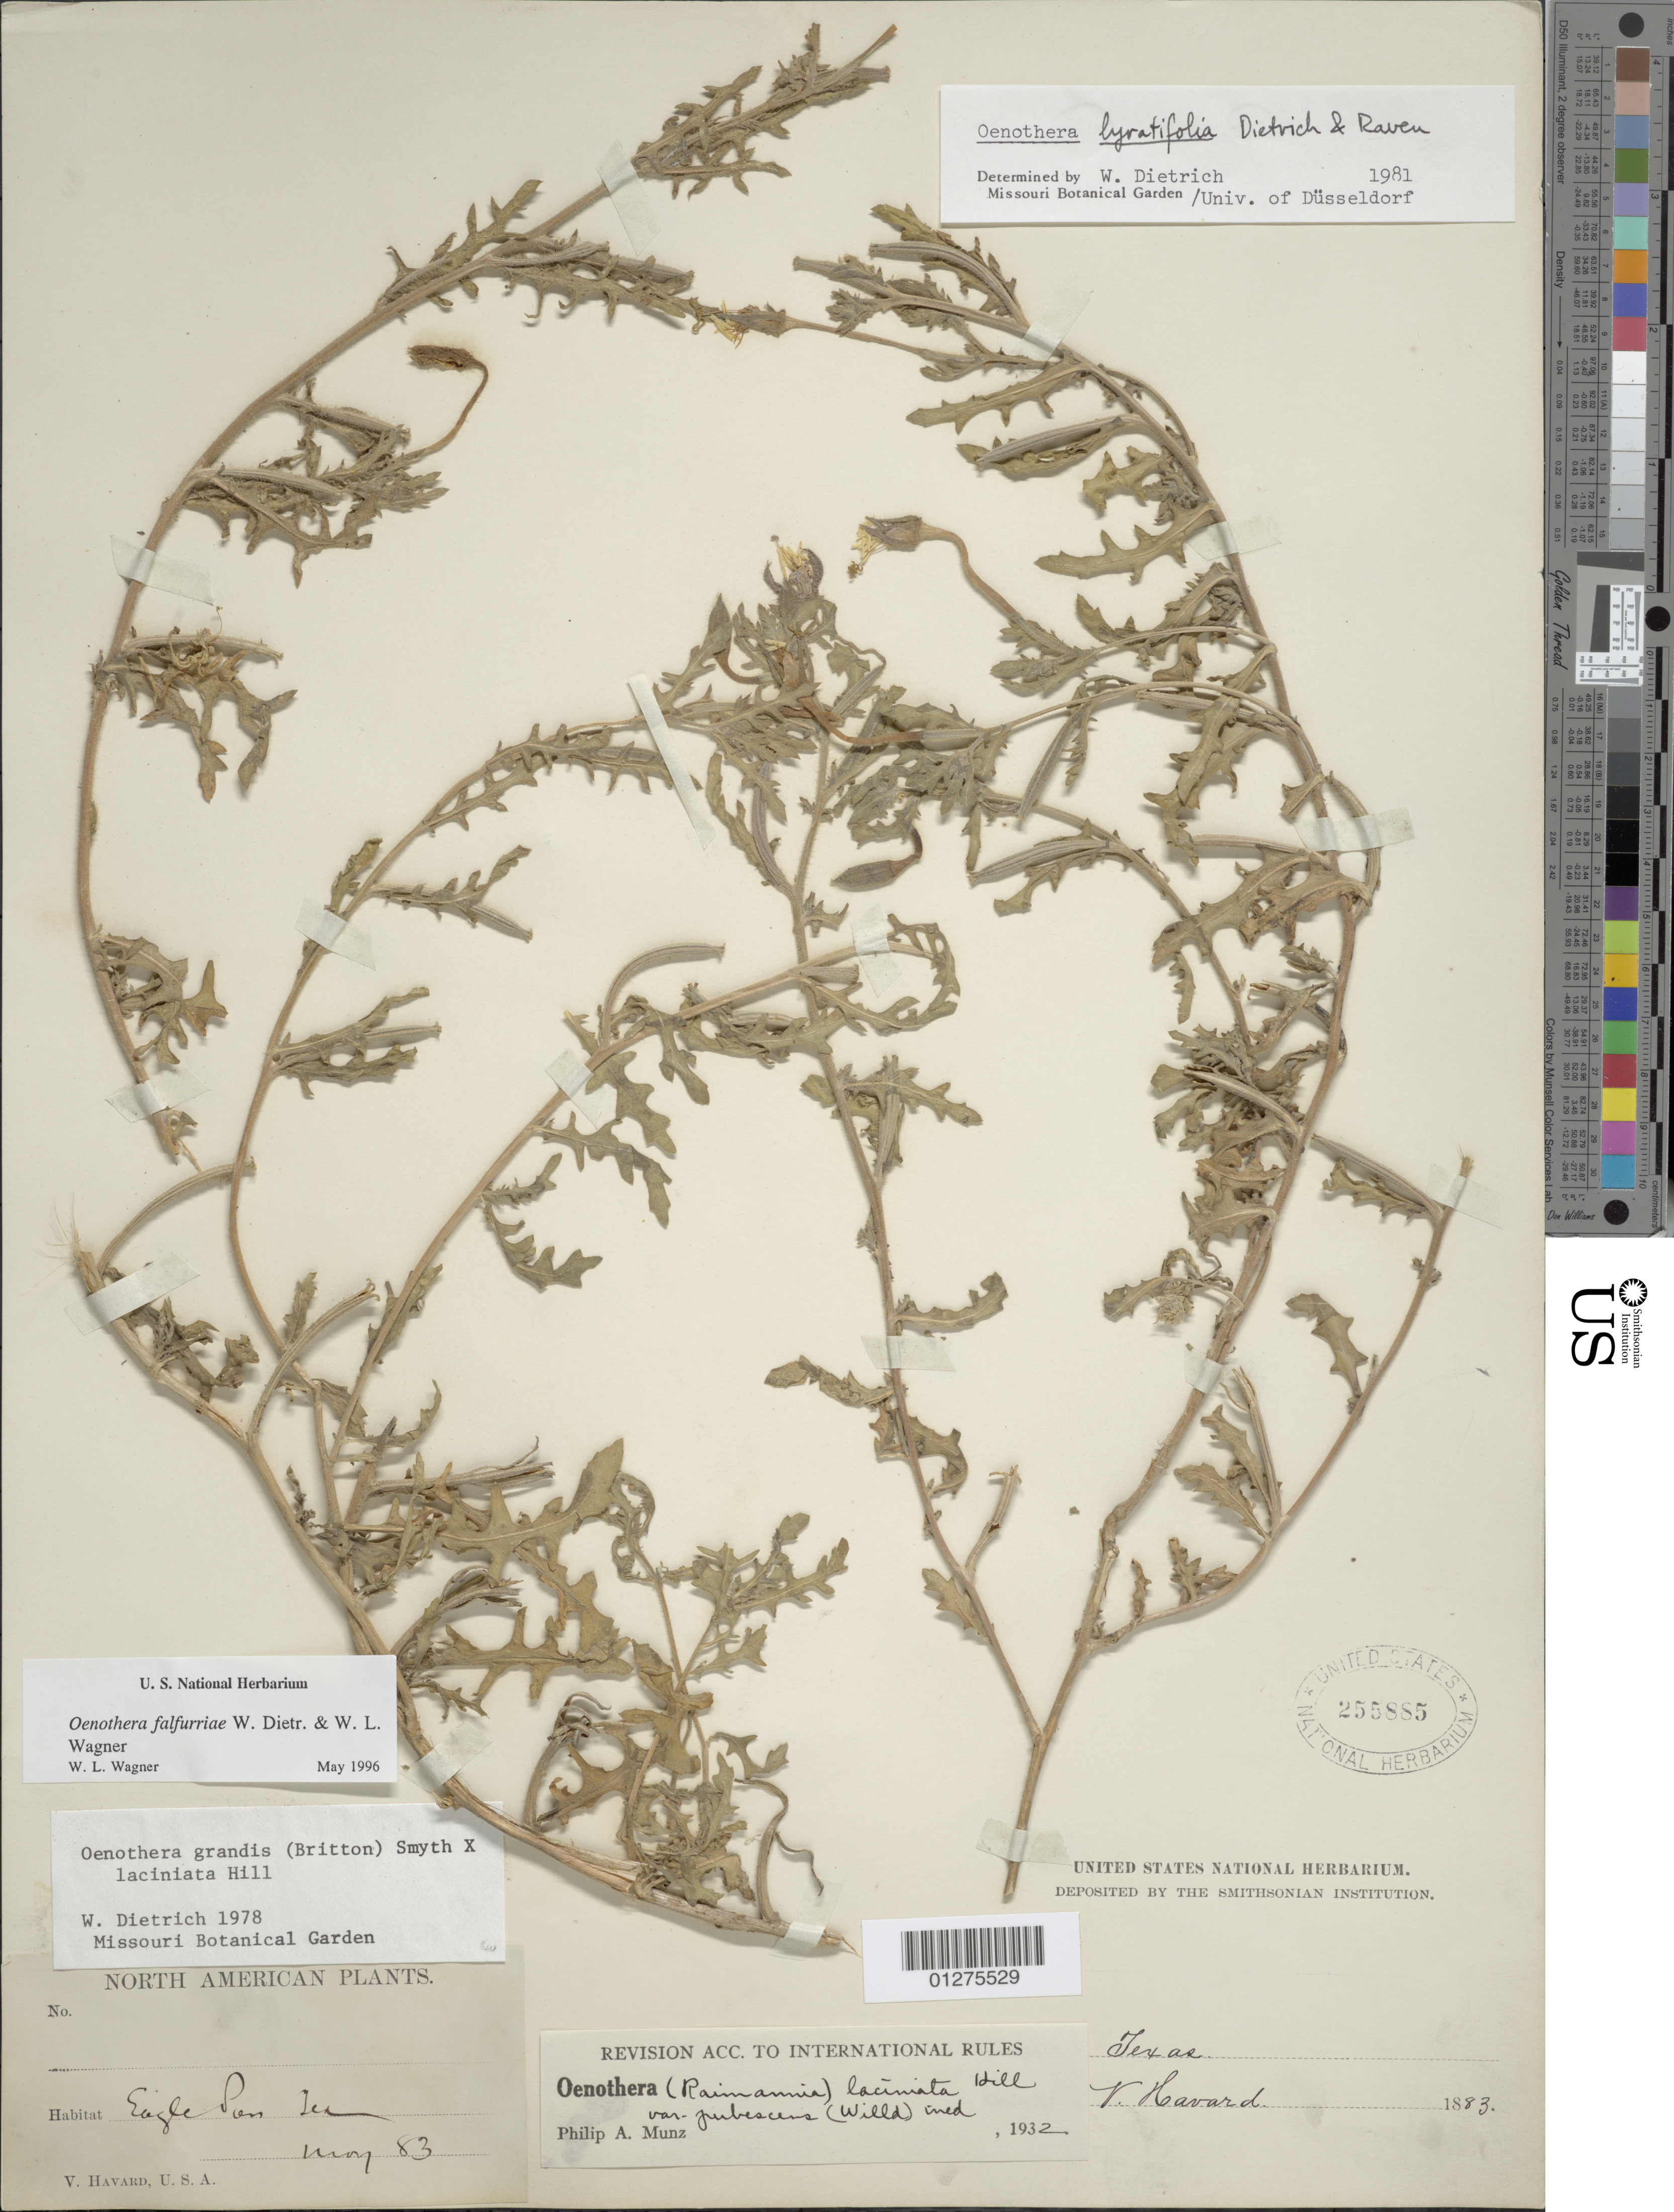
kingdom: Plantae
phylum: Tracheophyta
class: Magnoliopsida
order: Myrtales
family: Onagraceae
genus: Oenothera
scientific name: Oenothera falfurriae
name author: W. Dietr. & W.L. Wagner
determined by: Wagner, W. L., (BOT), Smithsonian Institution - National Museum of Natural History (UNITED STATES)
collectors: V. Havard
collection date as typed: May 1883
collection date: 1883-05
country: United States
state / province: Texas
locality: Eagle Pass.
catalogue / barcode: US 255885